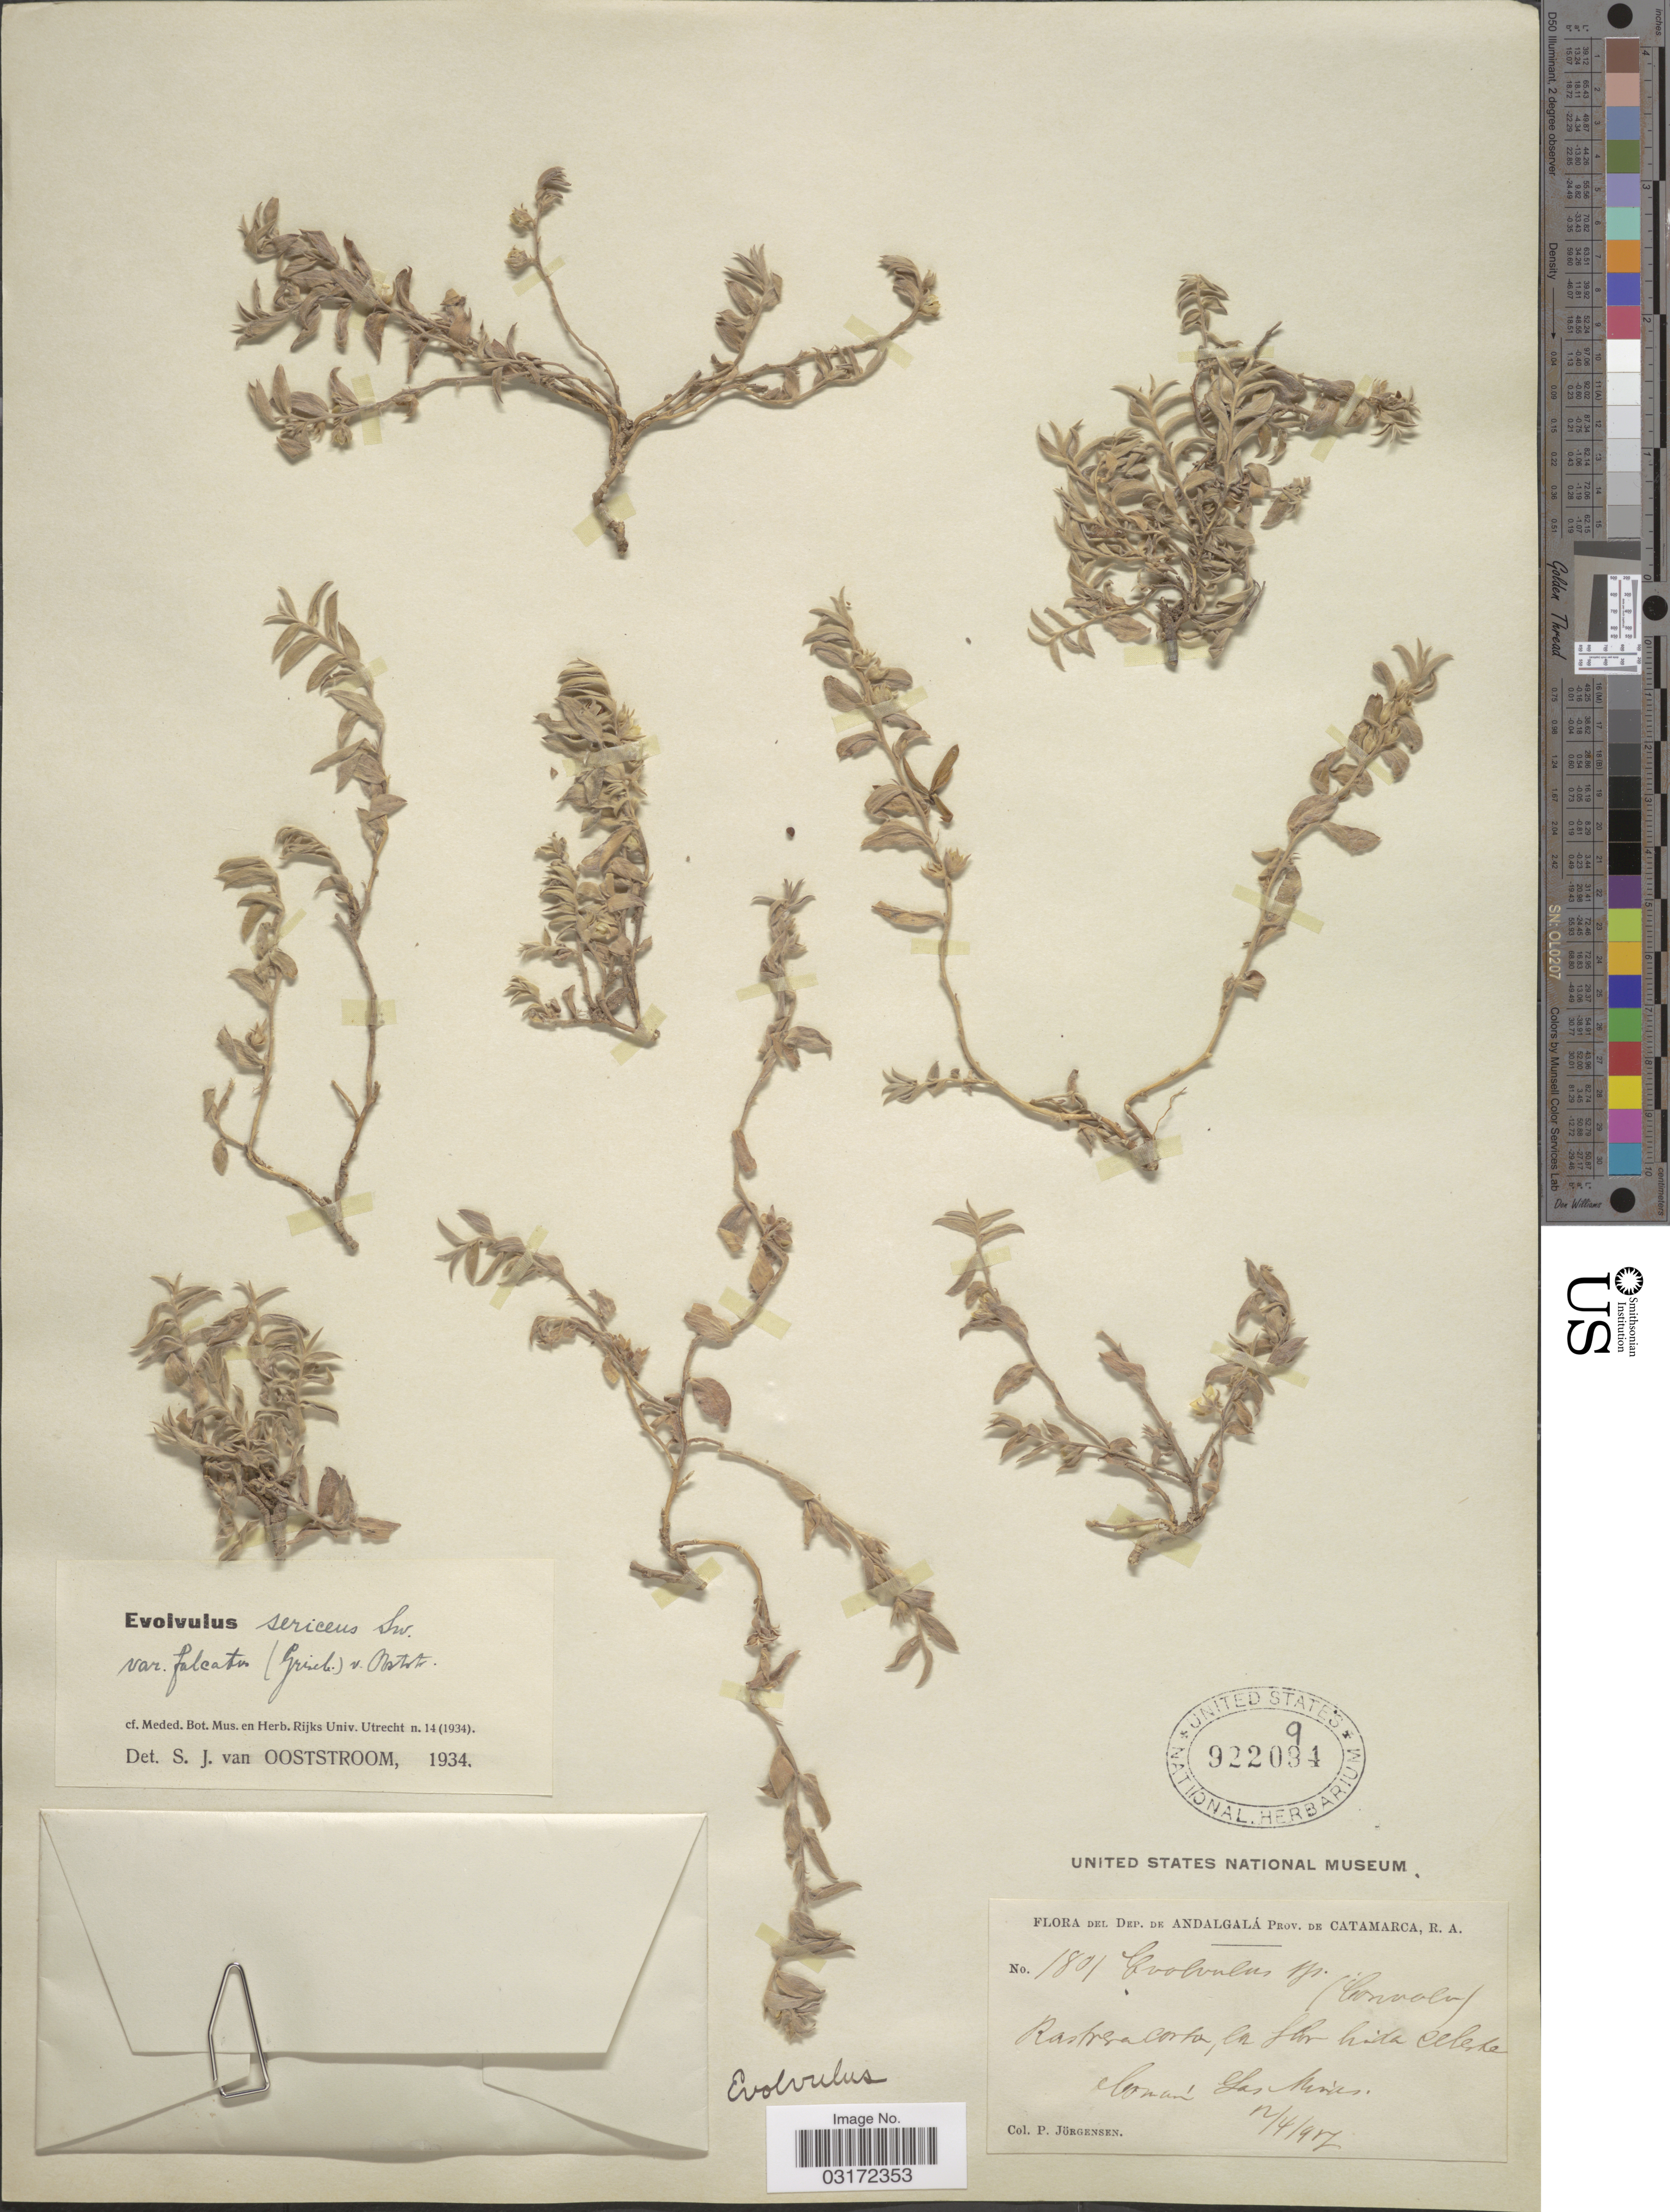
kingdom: Plantae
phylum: Tracheophyta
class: Magnoliopsida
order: Solanales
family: Convolvulaceae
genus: Evolvulus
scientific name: Evolvulus sericeus var. falcatus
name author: (Griseb.) Ooststr.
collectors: P. Jörgensen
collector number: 1801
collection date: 1907-04-12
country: Argentina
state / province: Catamarca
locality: Dep. de Andalgalá. Las Minas.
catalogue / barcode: US 922094